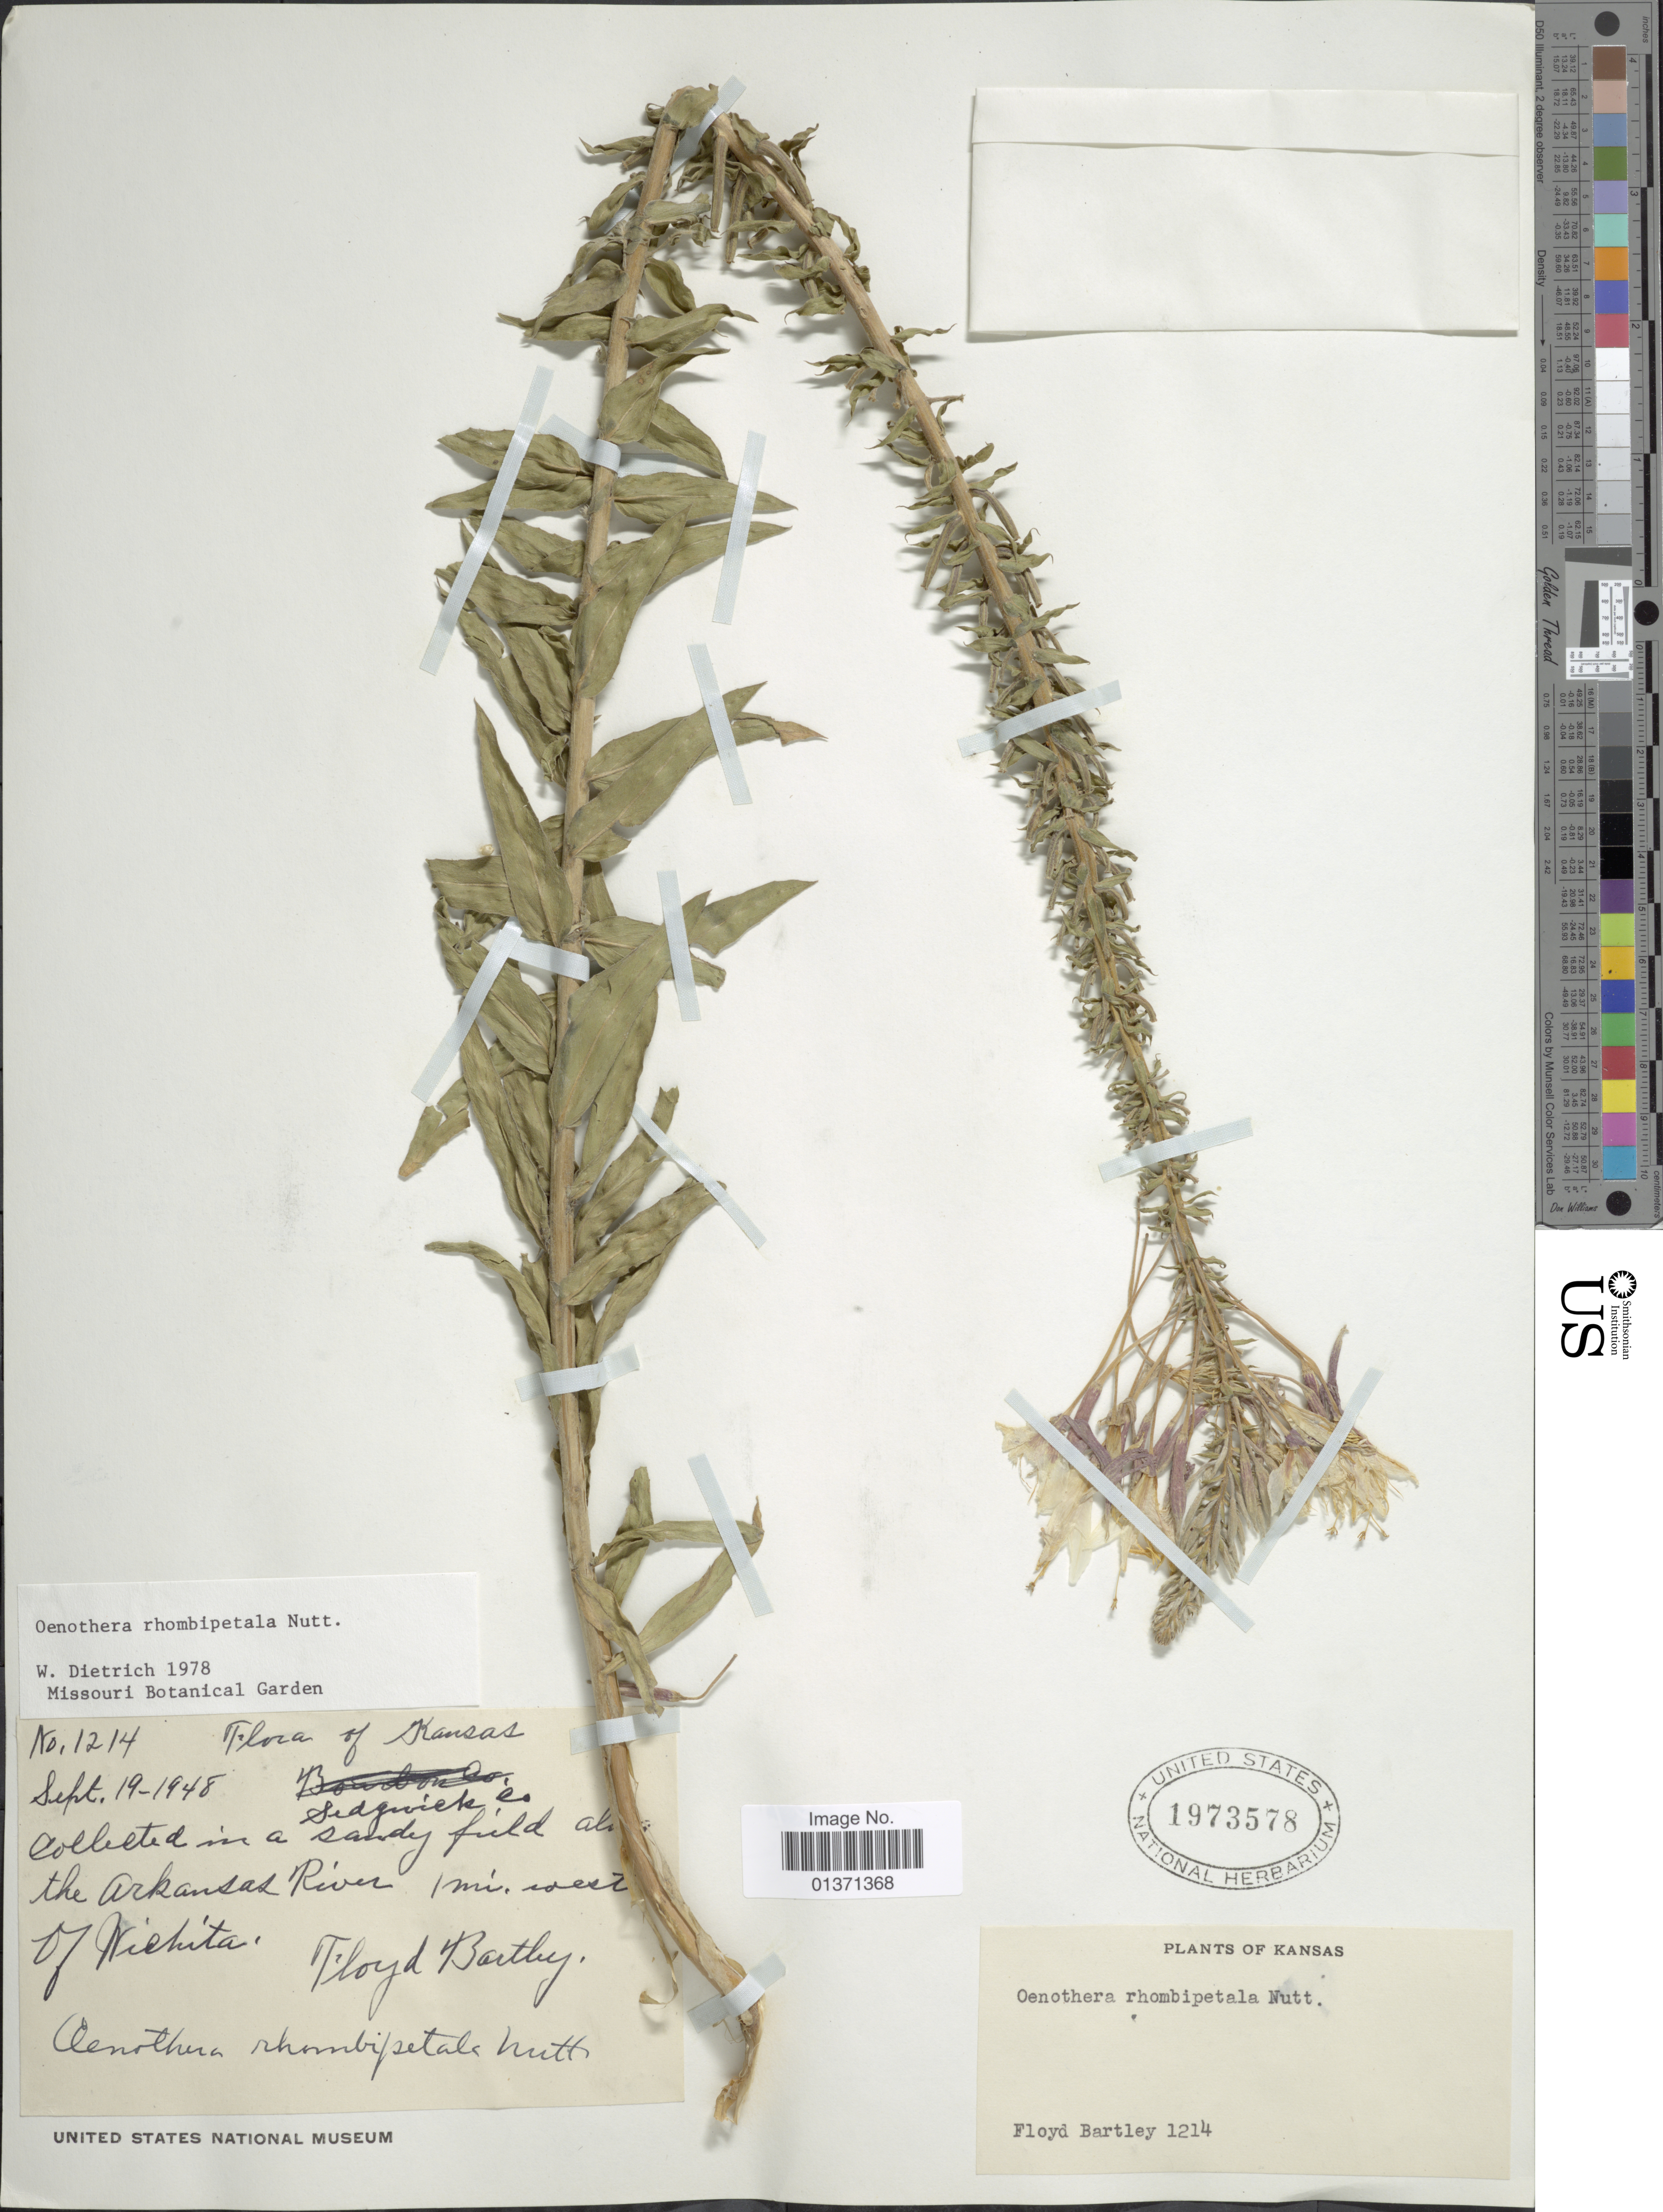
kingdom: Plantae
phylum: Tracheophyta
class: Magnoliopsida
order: Myrtales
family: Onagraceae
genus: Oenothera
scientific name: Oenothera rhombipetala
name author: Nutt. ex Torr & A. Gray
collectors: F. Bartley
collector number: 1214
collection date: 1948-09-19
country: United States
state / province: Kansas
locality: In a sandy field along the Arkansas River 1 mi. west of Wichita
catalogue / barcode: US 1973578